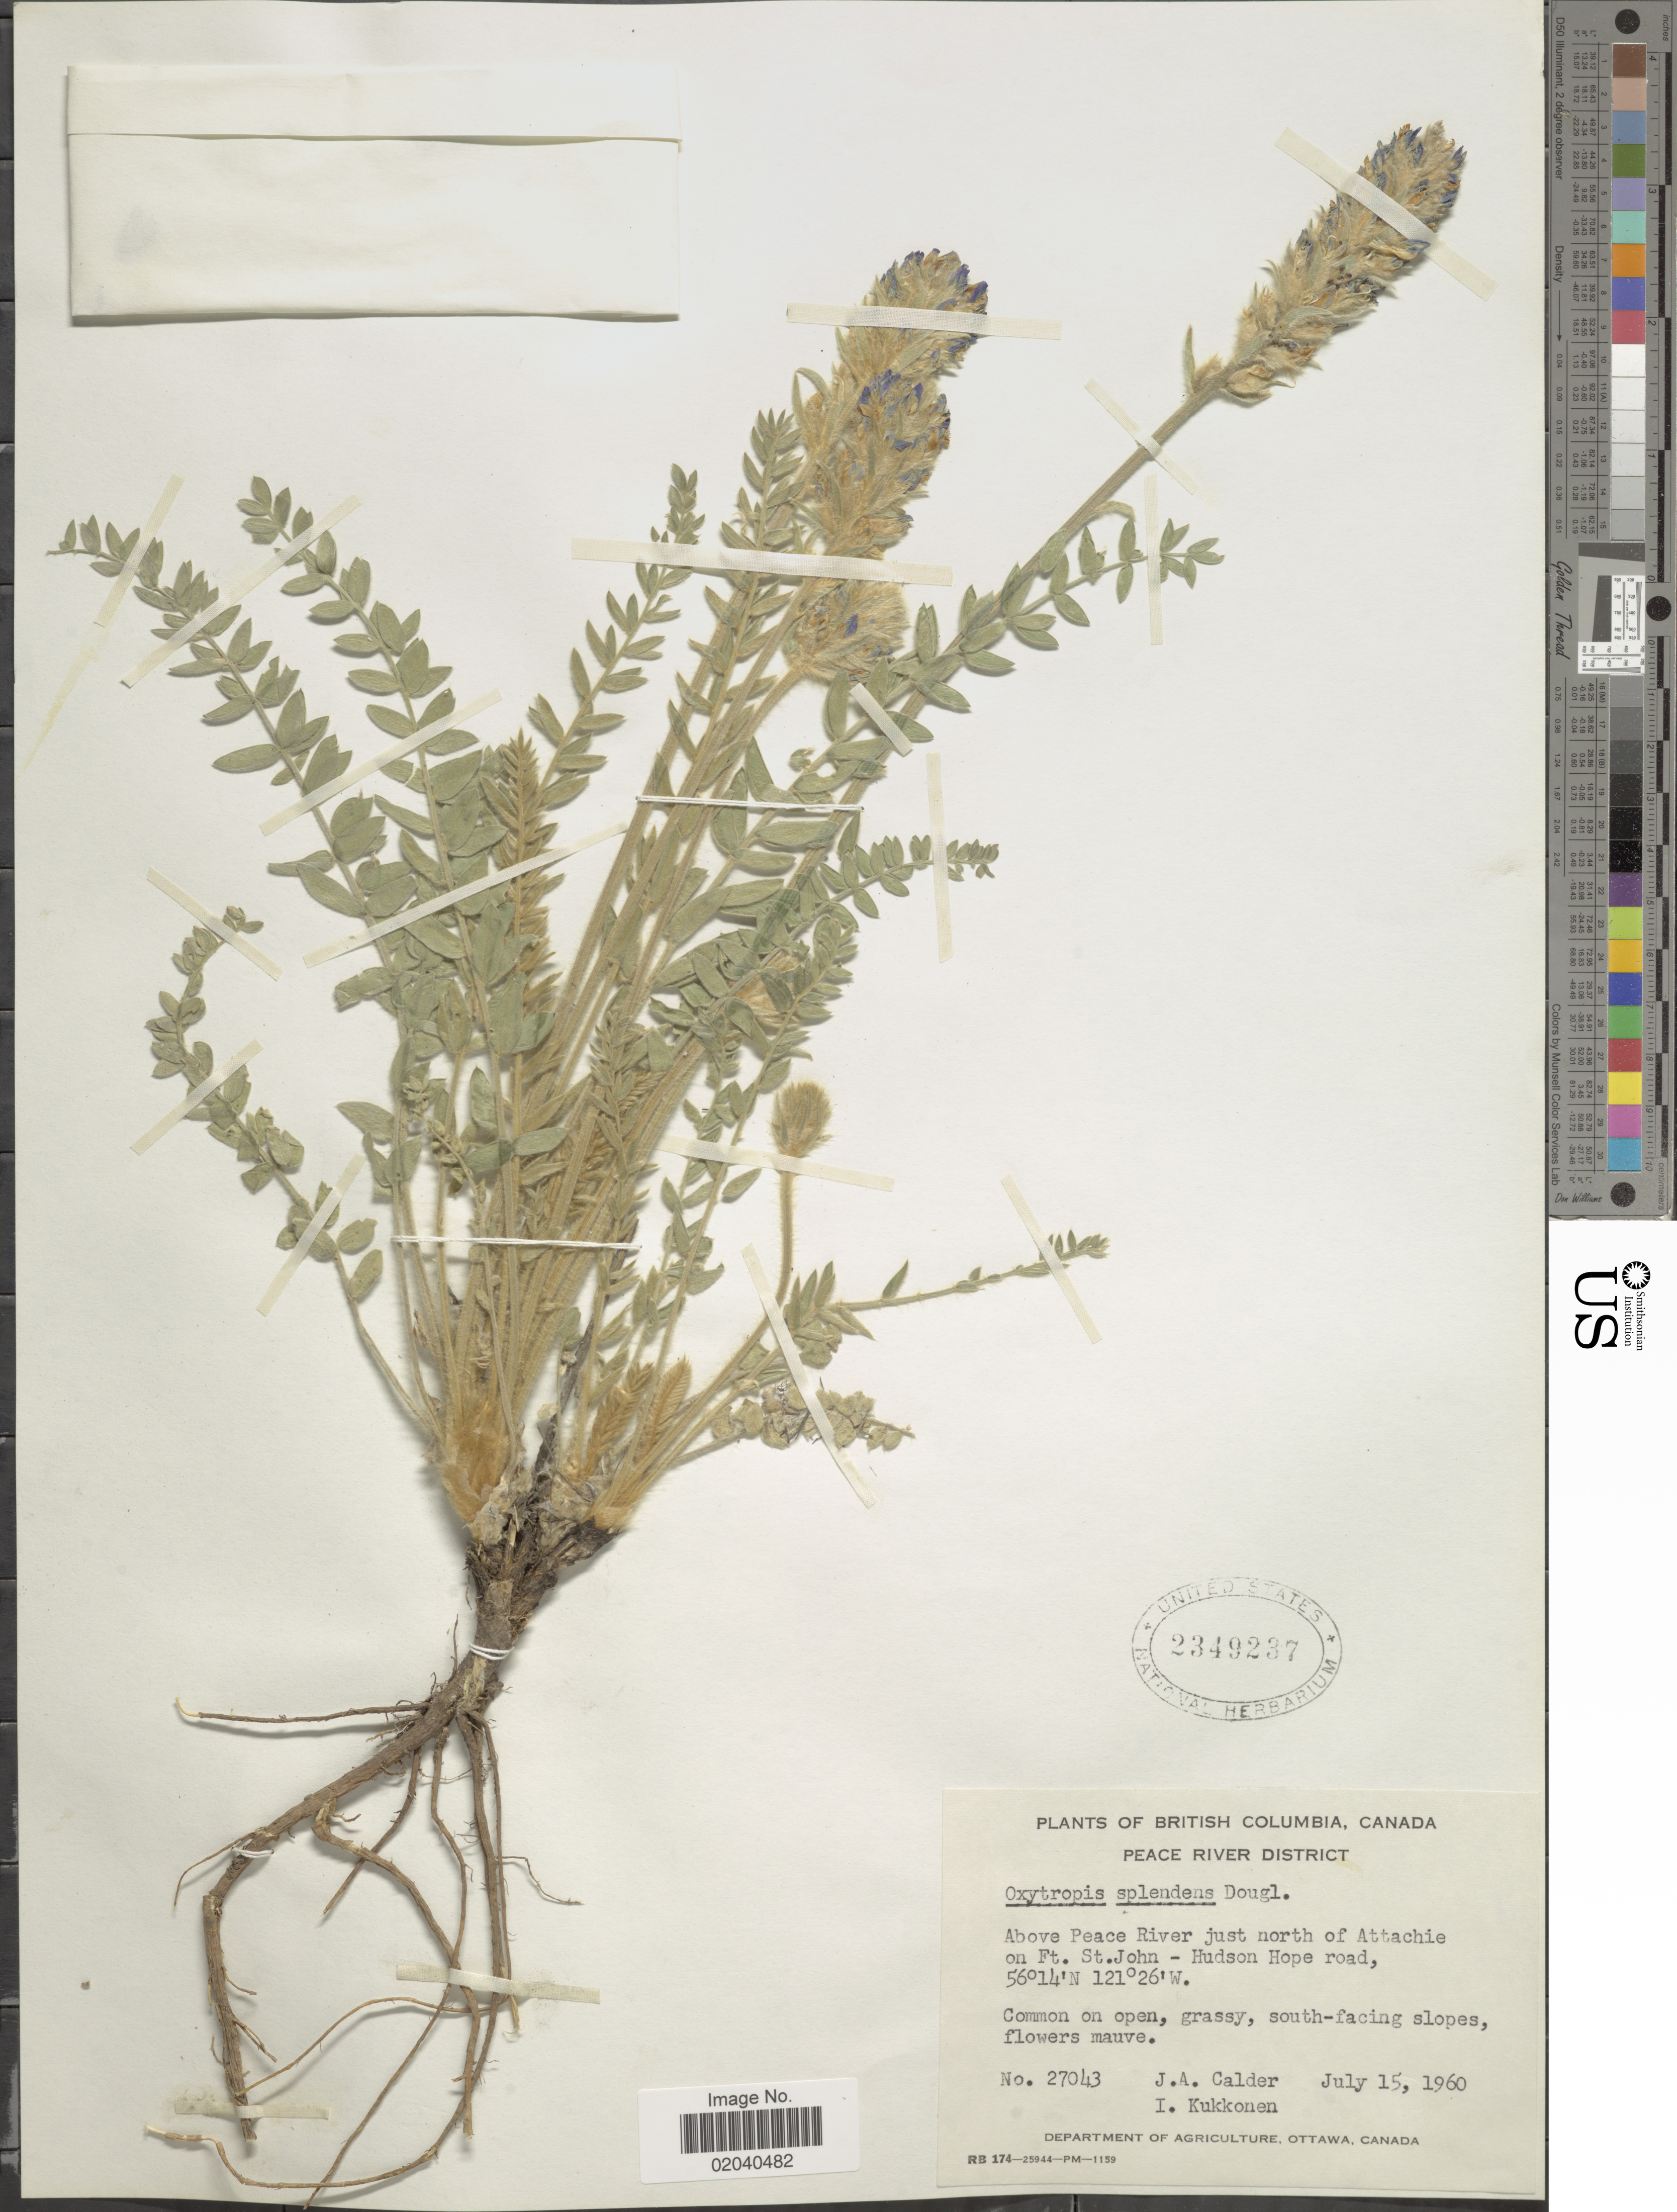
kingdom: Plantae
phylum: Tracheophyta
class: Magnoliopsida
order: Fabales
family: Fabaceae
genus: Oxytropis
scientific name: Oxytropis splendens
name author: Douglas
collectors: J. A. Calder & I. Kukkonen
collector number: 27043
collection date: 1960-07-15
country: Canada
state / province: British Columbia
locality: Peace River District. Above Peace River just north of Attachie on Ft. St. John - Hudson Hope road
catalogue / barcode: US 2349237